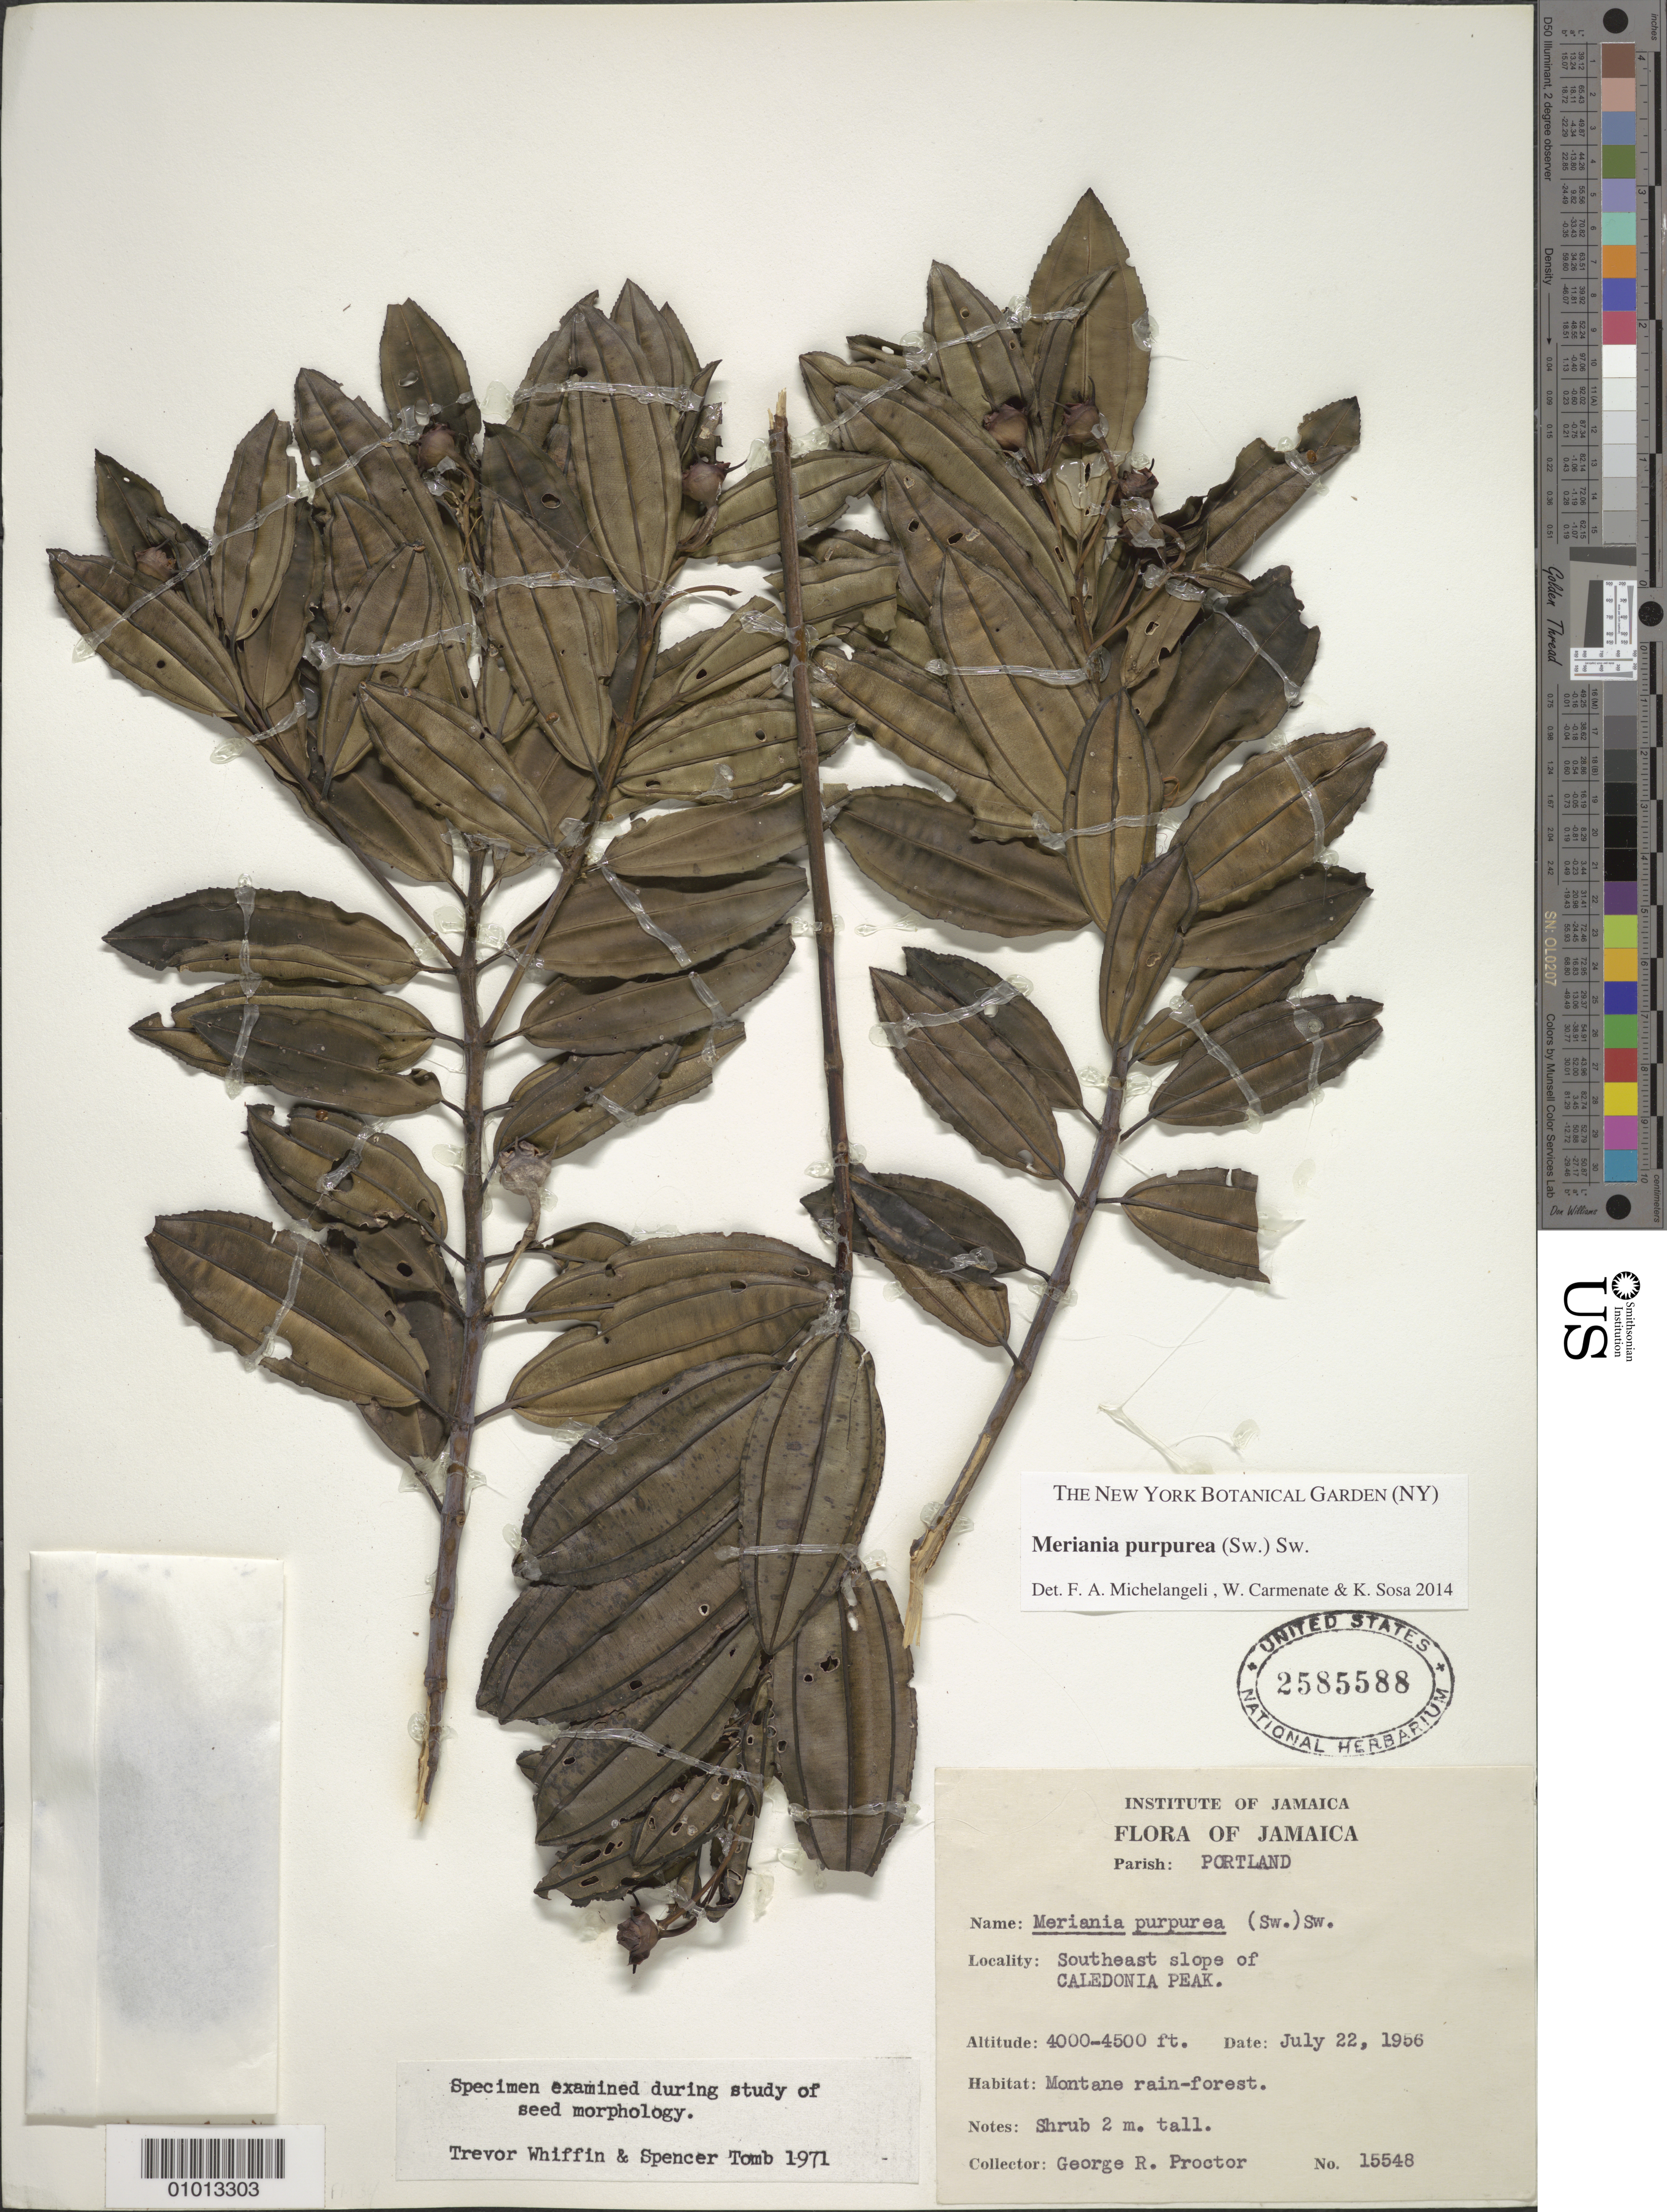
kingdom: Plantae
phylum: Tracheophyta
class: Magnoliopsida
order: Myrtales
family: Melastomataceae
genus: Meriania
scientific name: Meriania purpurea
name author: (Sw.) Sw.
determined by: Michelangeli, F. A.; Carmenate, W.; Sosa, K.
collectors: G. R. Proctor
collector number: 15548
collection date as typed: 22 Jul 1956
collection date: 1956-07-22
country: Jamaica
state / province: Portland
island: Jamaica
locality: Southeast slope of Caledonia Peak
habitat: Montane rainforest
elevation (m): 1219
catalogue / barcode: US 2585588